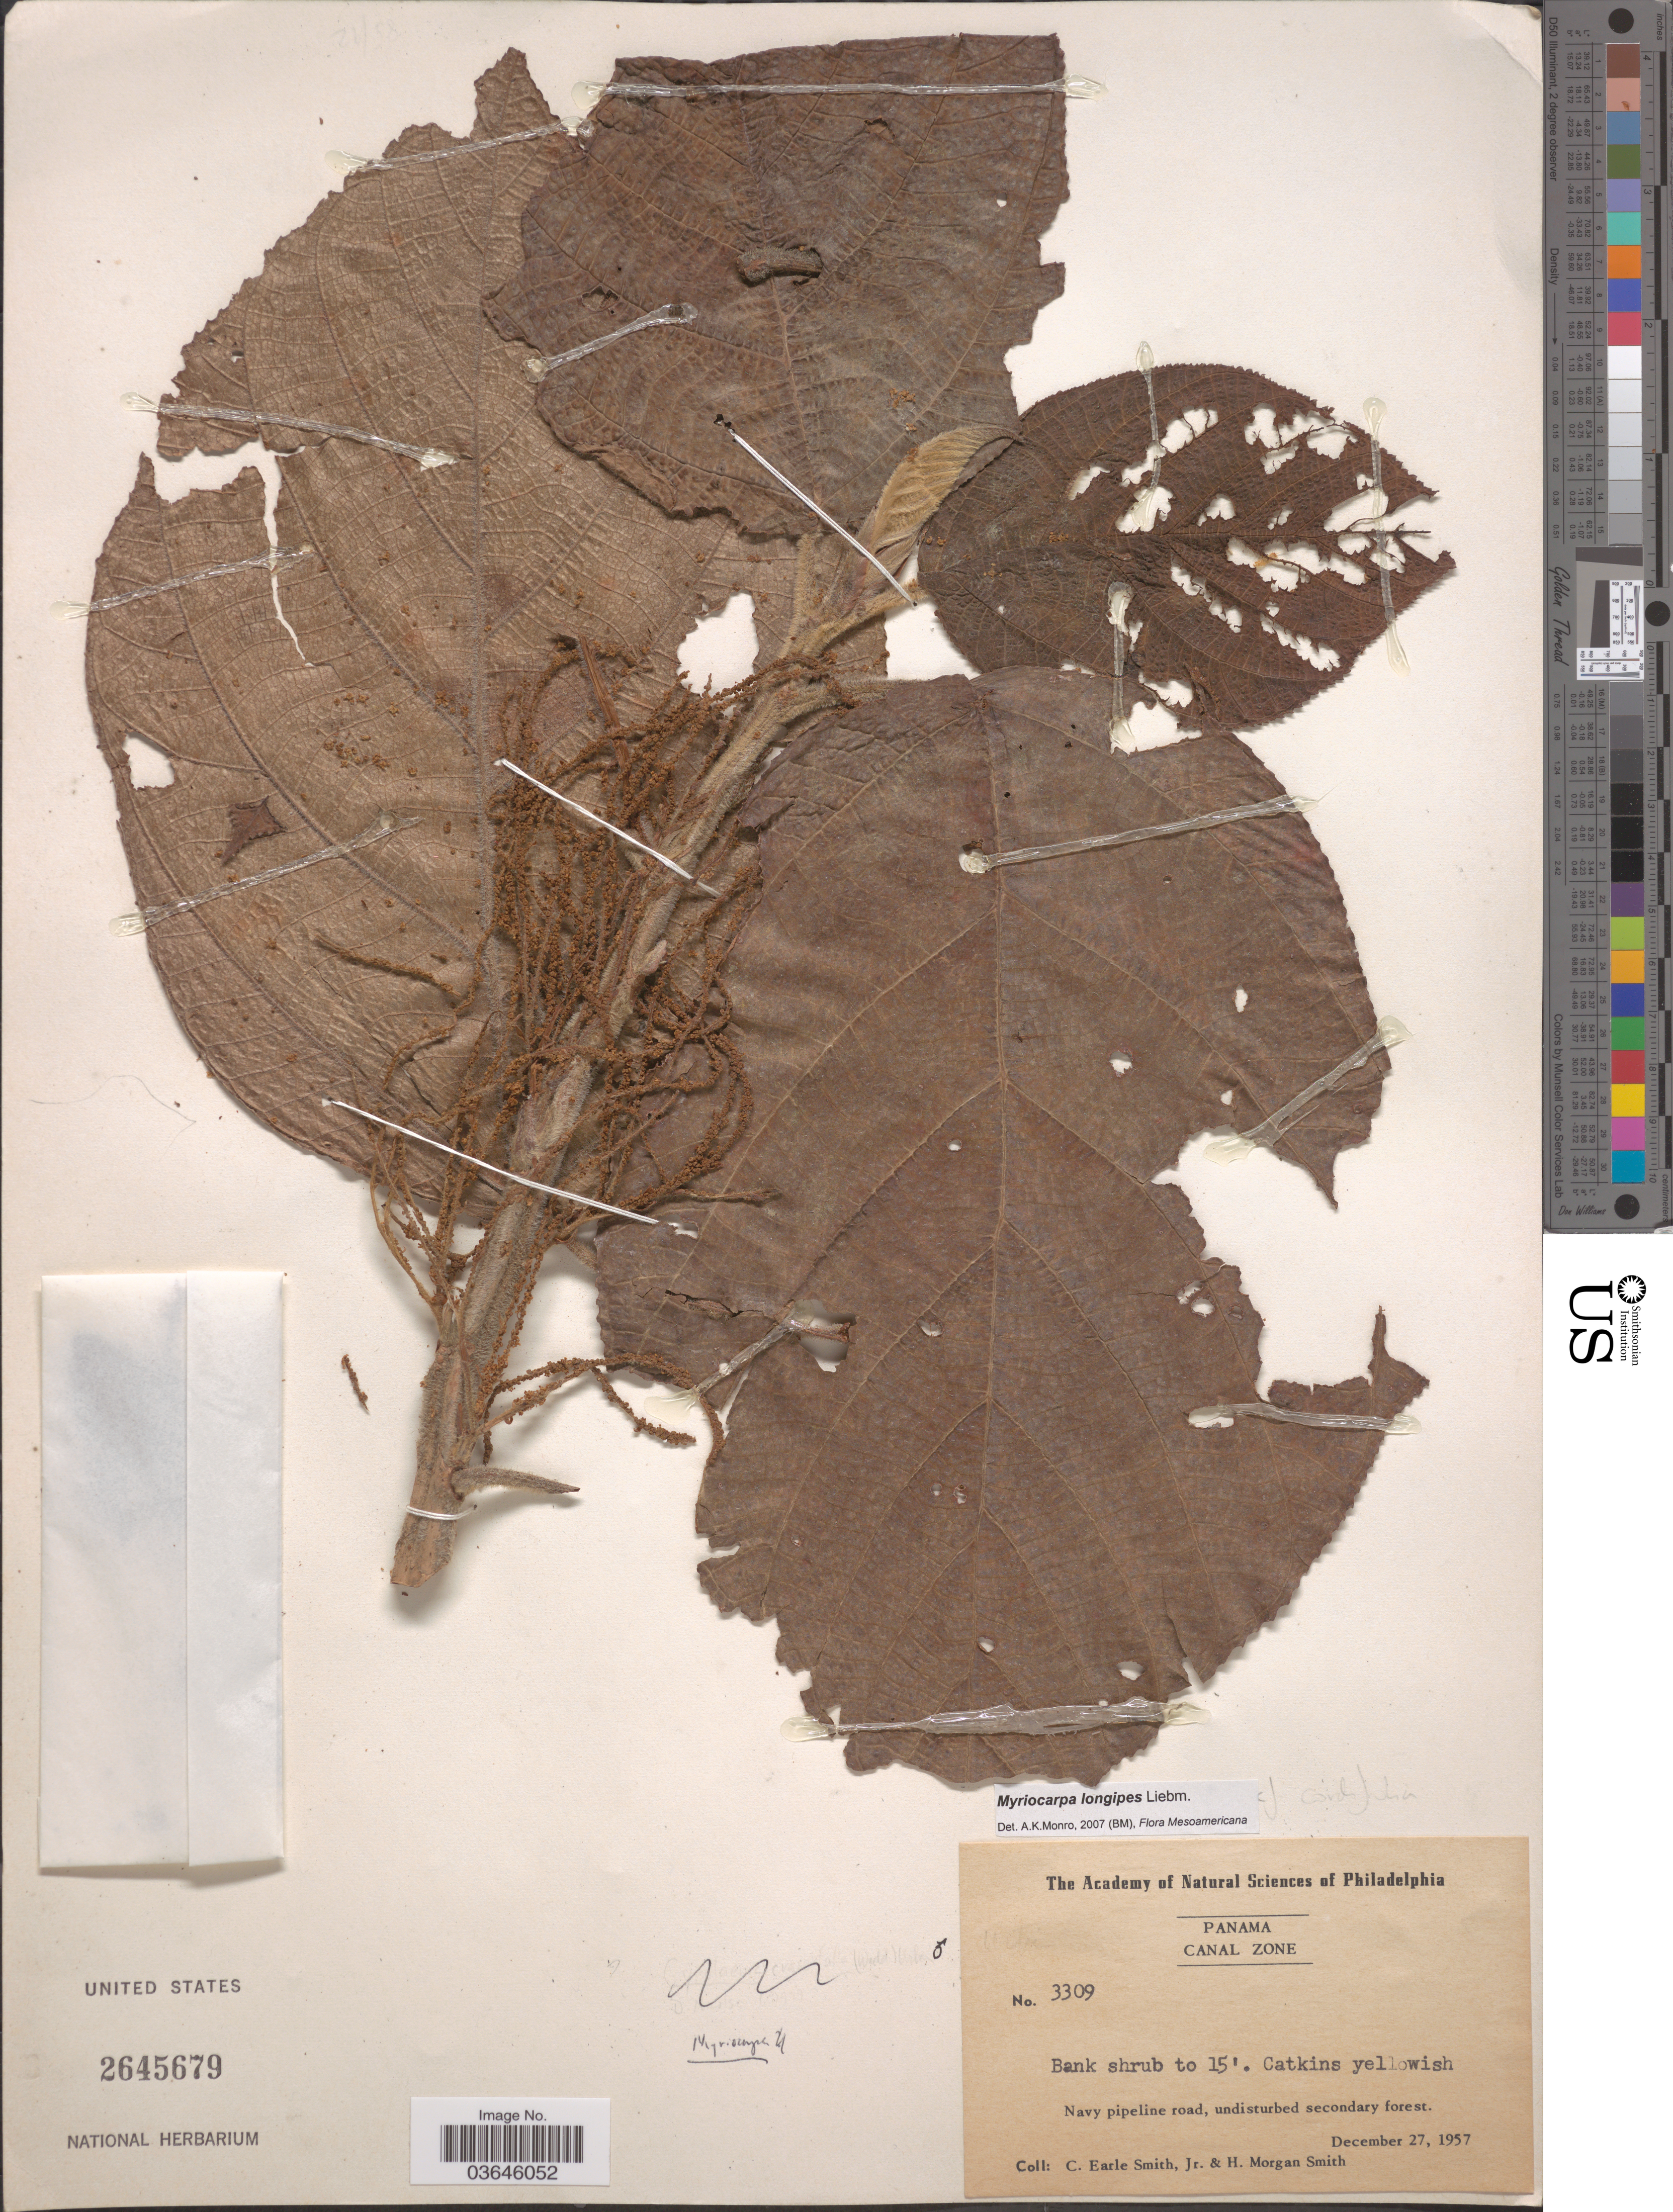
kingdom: Plantae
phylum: Tracheophyta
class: Magnoliopsida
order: Rosales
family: Urticaceae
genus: Myriocarpa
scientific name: Myriocarpa longipes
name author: Liebm.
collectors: C. E. Smith Jr. & H. M. Smith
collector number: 3309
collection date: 1957-12-27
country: Panama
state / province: Colón / Panamá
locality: Canal Zone. Navy pipeline road.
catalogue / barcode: US 2645679